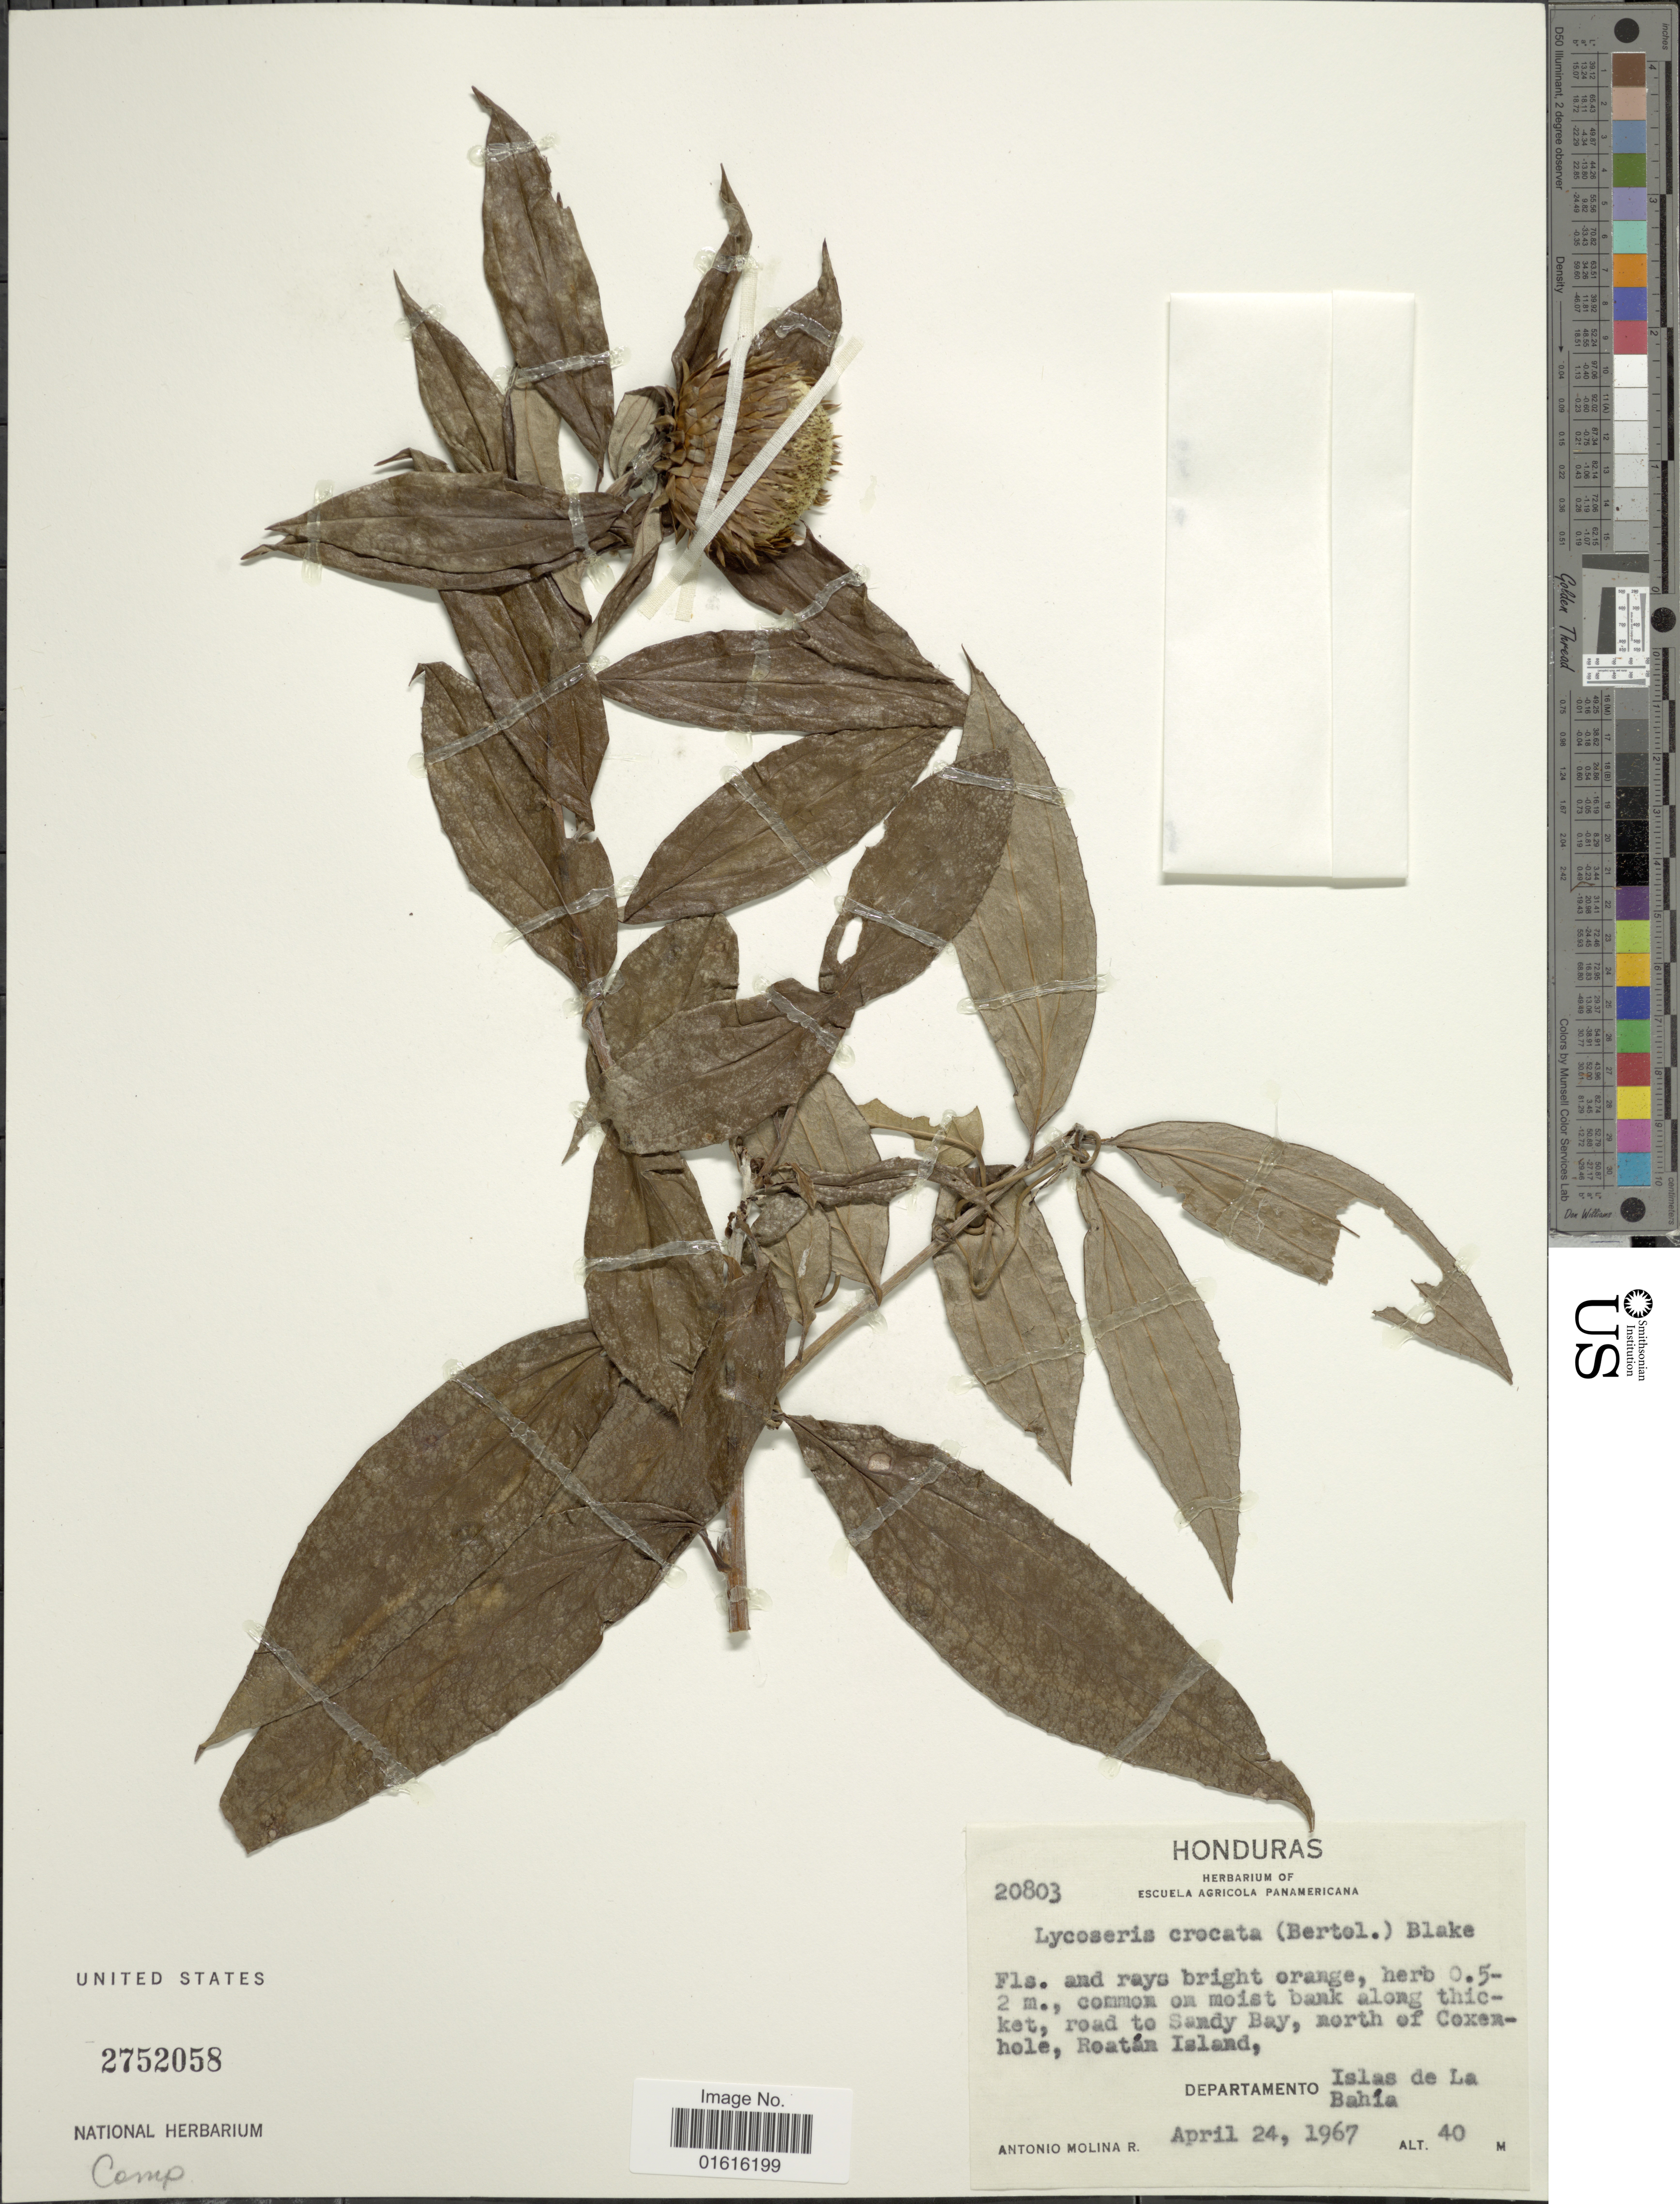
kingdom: Plantae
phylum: Tracheophyta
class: Magnoliopsida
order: Asterales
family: Asteraceae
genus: Lycoseris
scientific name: Lycoseris crocata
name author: S.F. Blake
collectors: A. Molina R.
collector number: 20803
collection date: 1967-04-24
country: Honduras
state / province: Islas de la Bahía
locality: Common on moist bank along thicket, road to Sandy Bay, north of Coxenhole, Roatán Island, Departamento Islas de La Bahía.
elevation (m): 40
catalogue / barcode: US 2752058